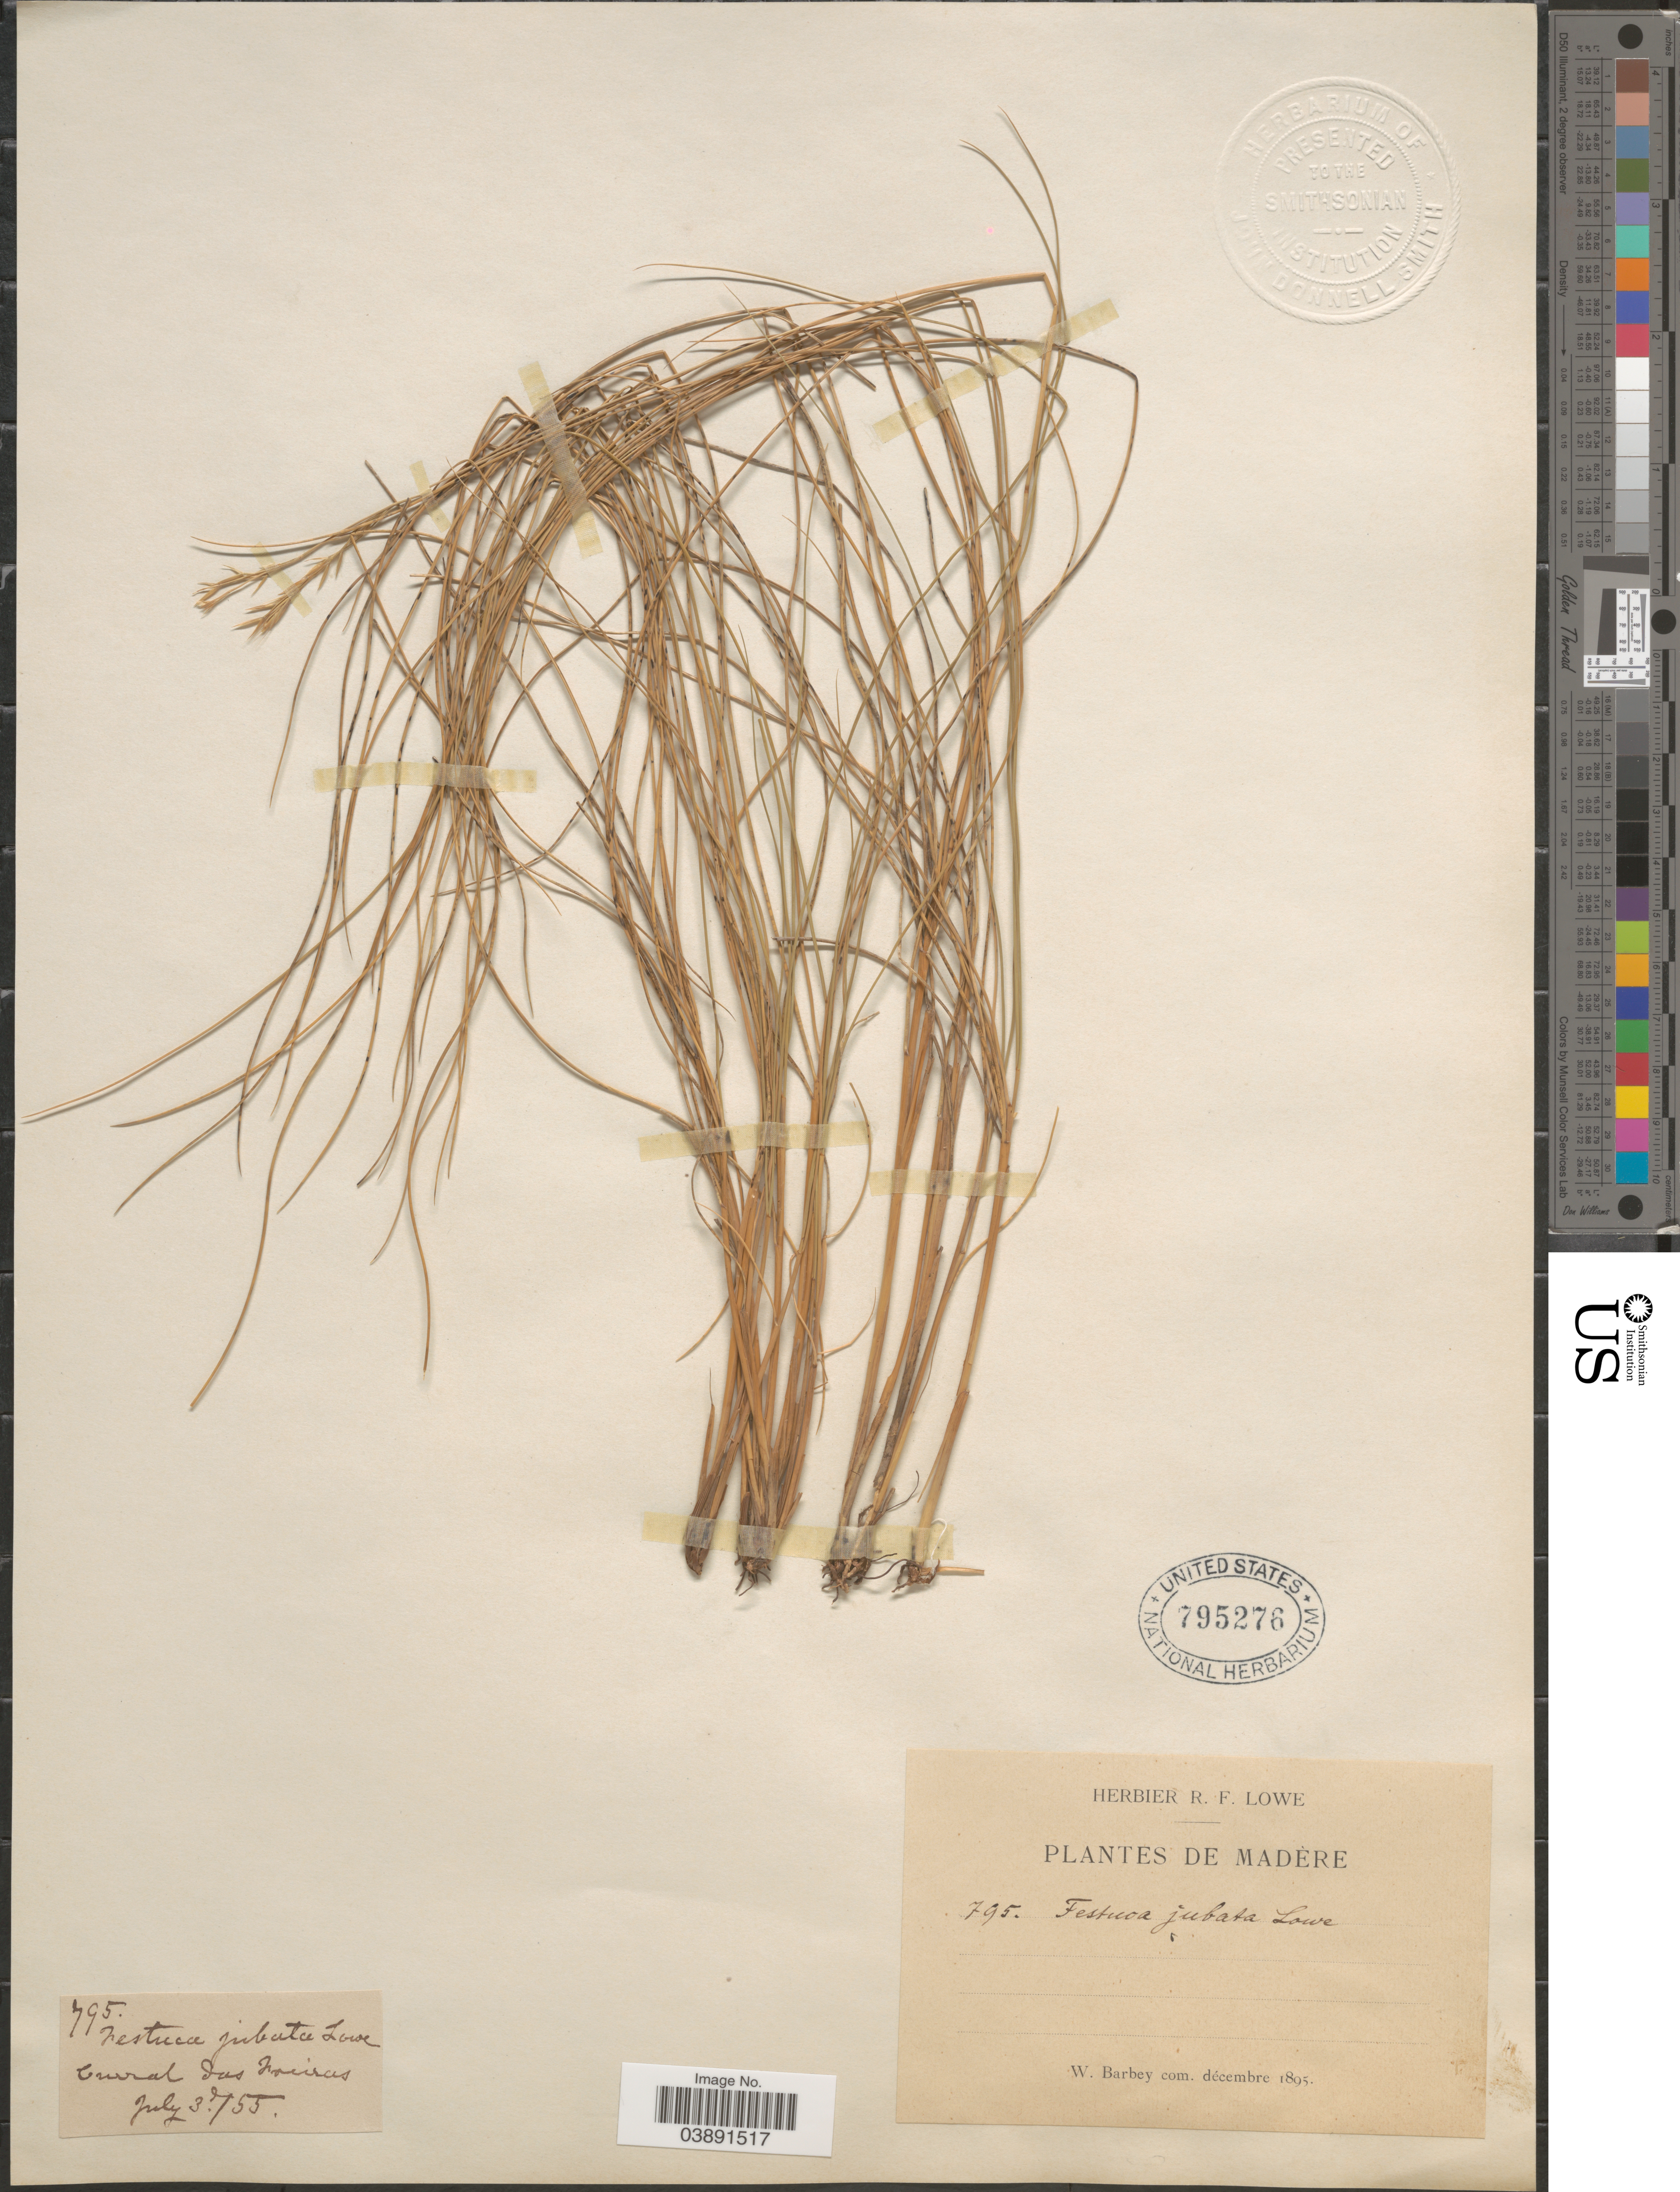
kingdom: Plantae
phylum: Tracheophyta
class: Liliopsida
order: Poales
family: Poaceae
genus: Festuca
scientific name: Festuca jubata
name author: Lowe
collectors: ex herb. R. F. Lowe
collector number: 795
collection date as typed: Transcribed d/m/y: 3/7/55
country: Portugal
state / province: Madeira (Aut. Reg.)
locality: Madère. Cruzal des Fociras.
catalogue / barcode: US 795276